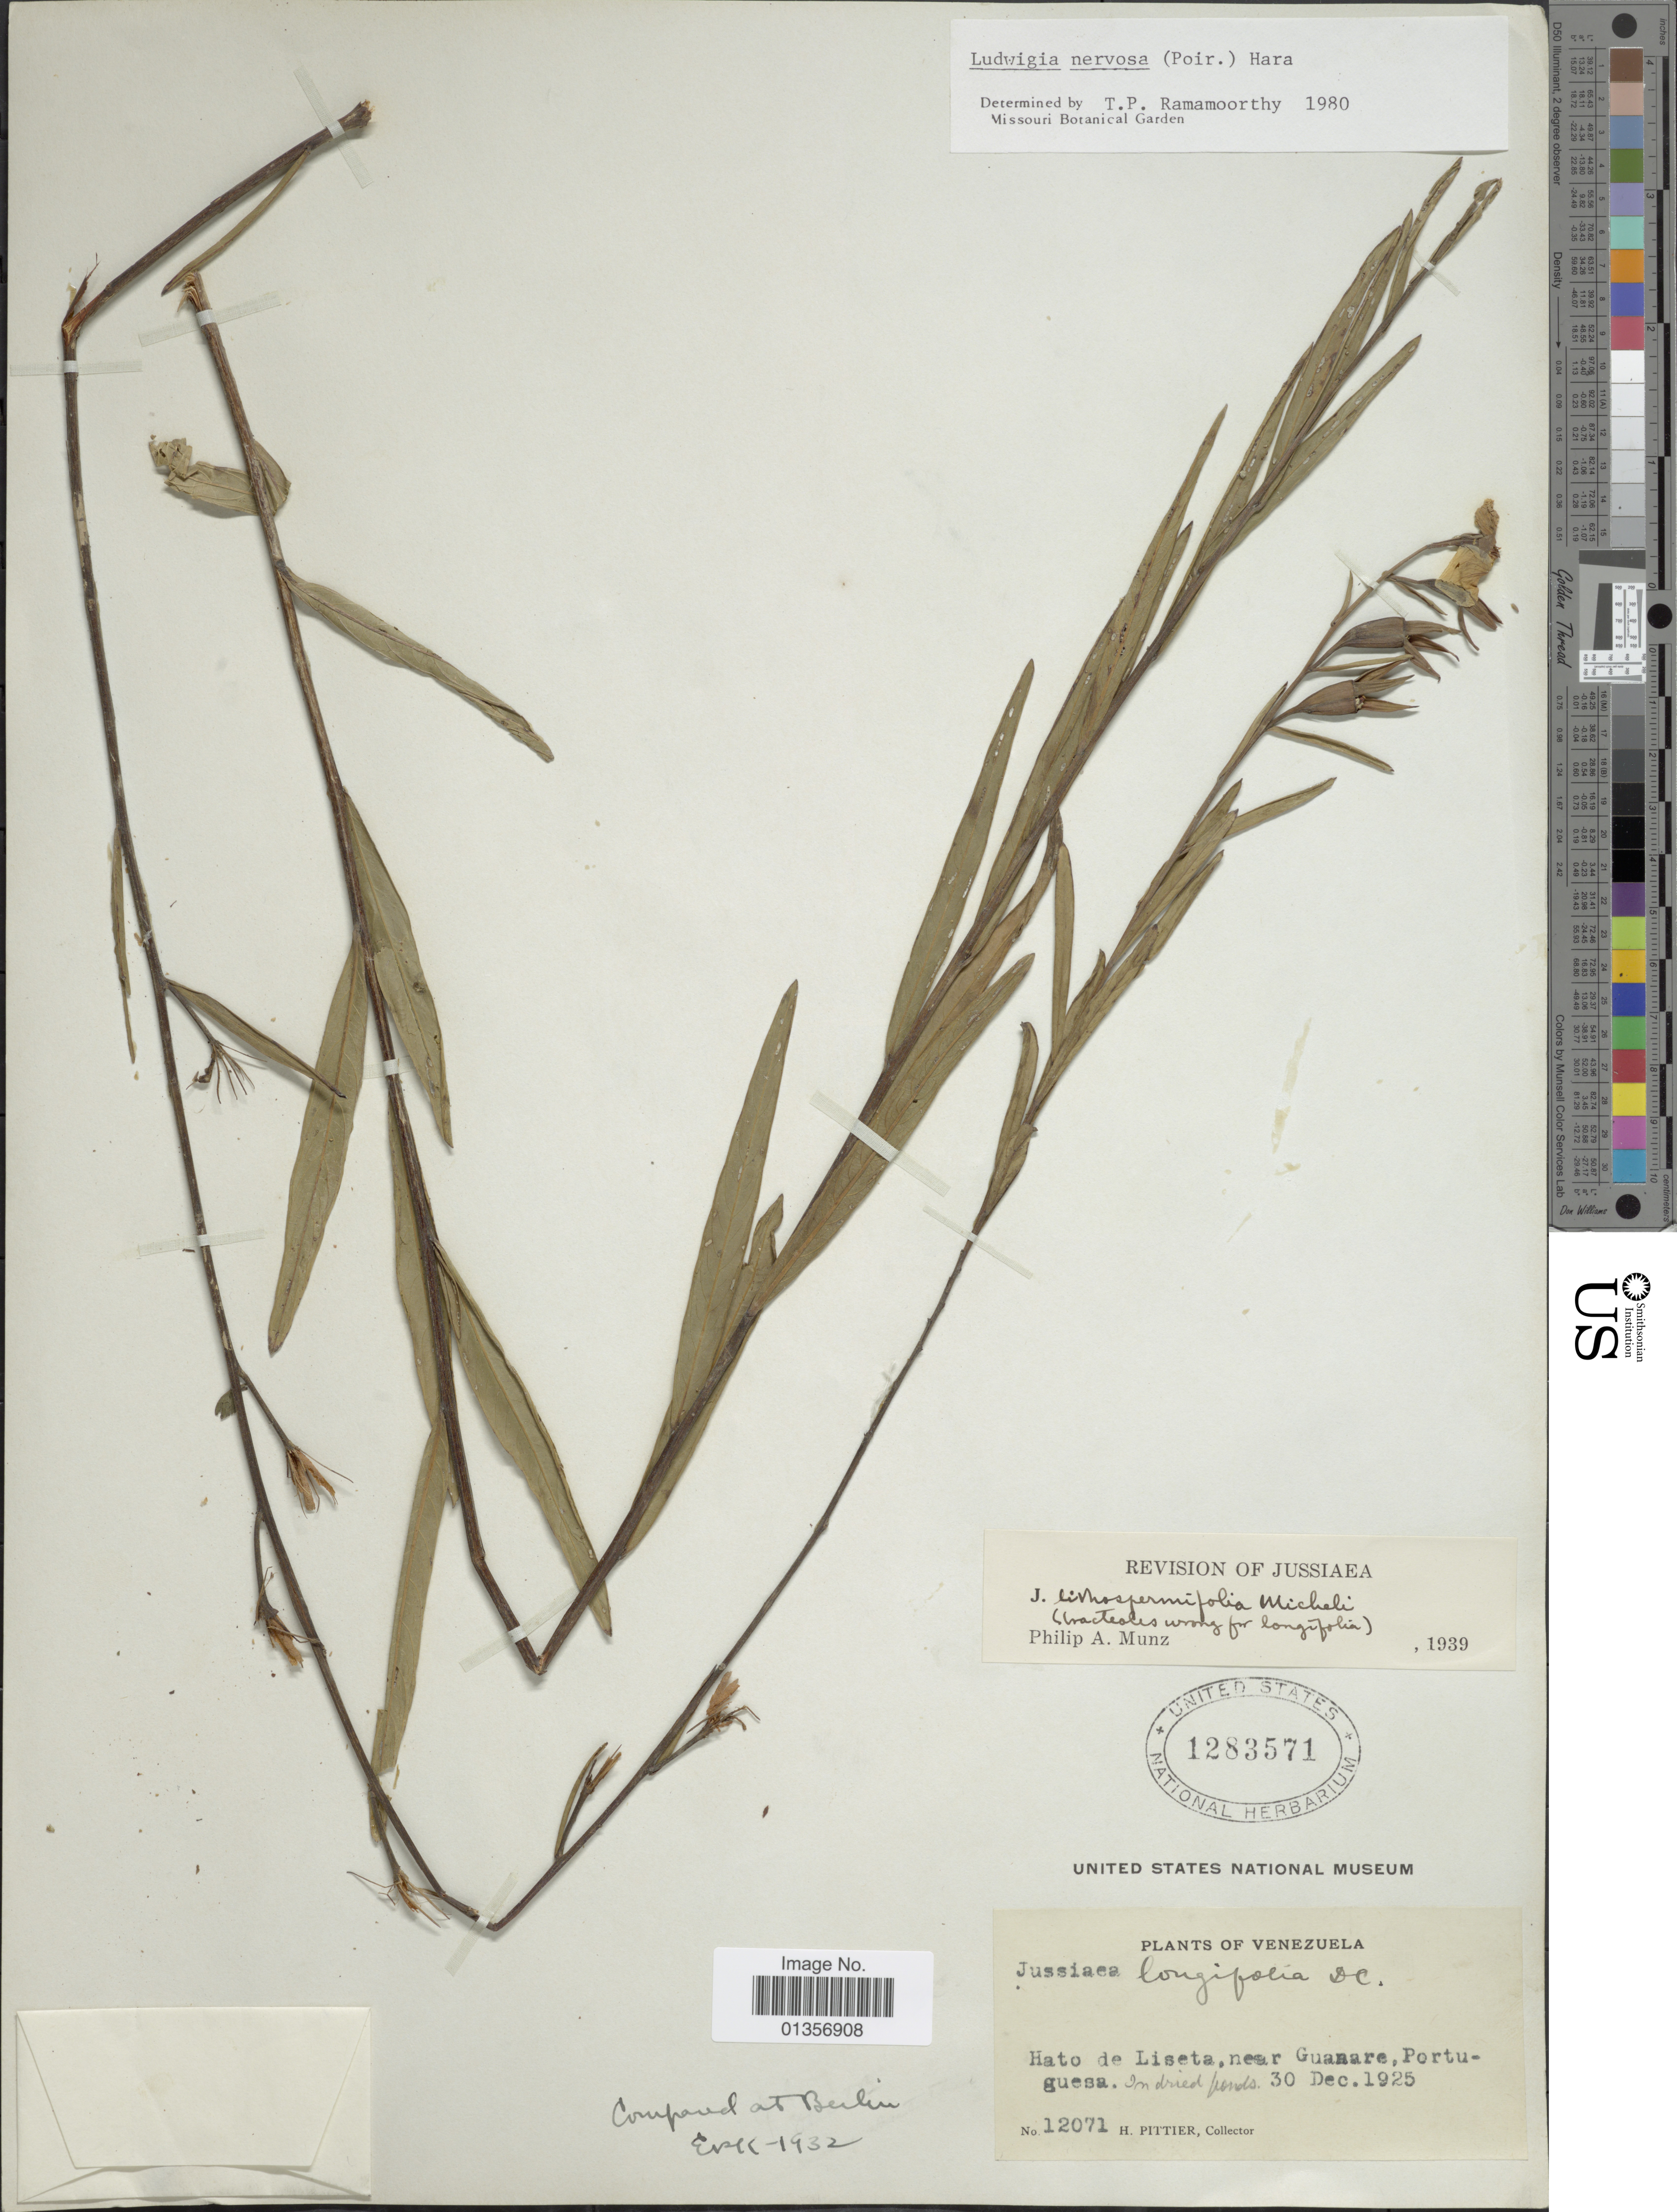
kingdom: Plantae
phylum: Tracheophyta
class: Magnoliopsida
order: Myrtales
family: Onagraceae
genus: Ludwigia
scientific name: Ludwigia nervosa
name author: (Poir.) H. Hara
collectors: H. F. Pittier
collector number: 12071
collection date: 1925-12-30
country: Venezuela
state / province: Portuguesa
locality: Hato de Liseta, near Guanare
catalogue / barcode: US 1283571